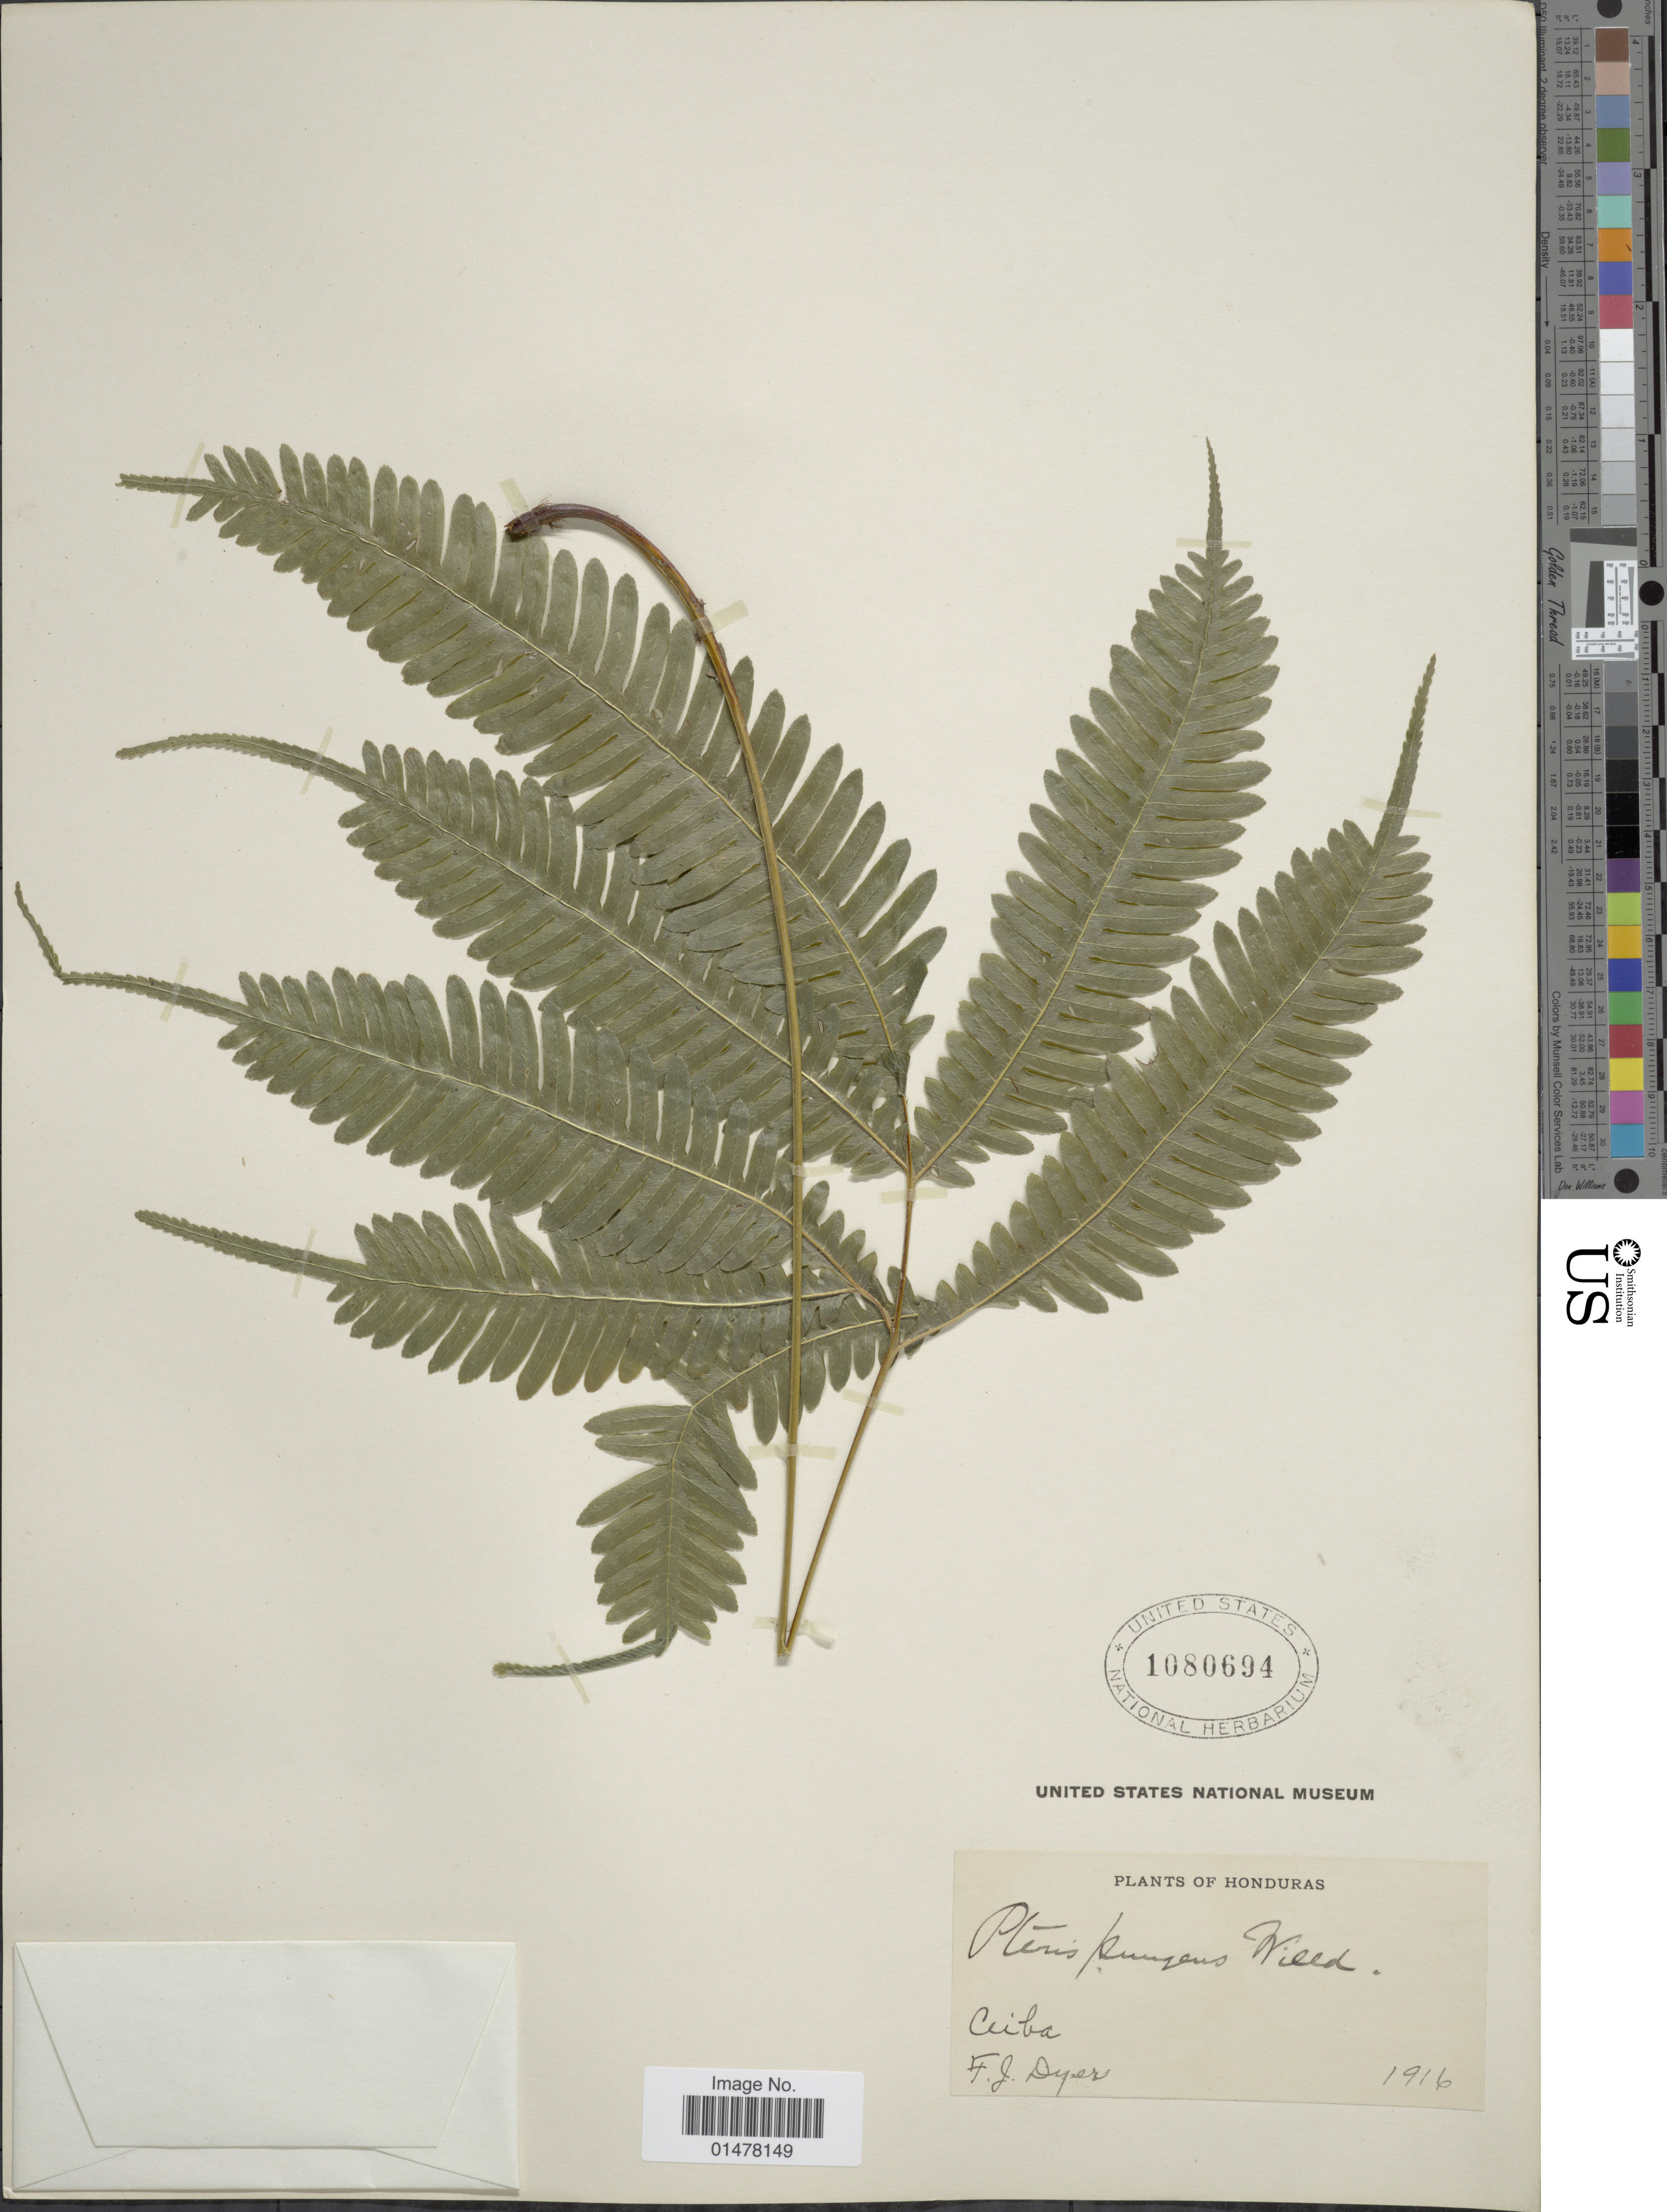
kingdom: Plantae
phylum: Tracheophyta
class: Polypodiopsida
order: Polypodiales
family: Pteridaceae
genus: Pteris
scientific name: Pteris pungens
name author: Willd.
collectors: F. J. Dyer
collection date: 1916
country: Honduras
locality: Ceiba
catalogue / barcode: US 1080694